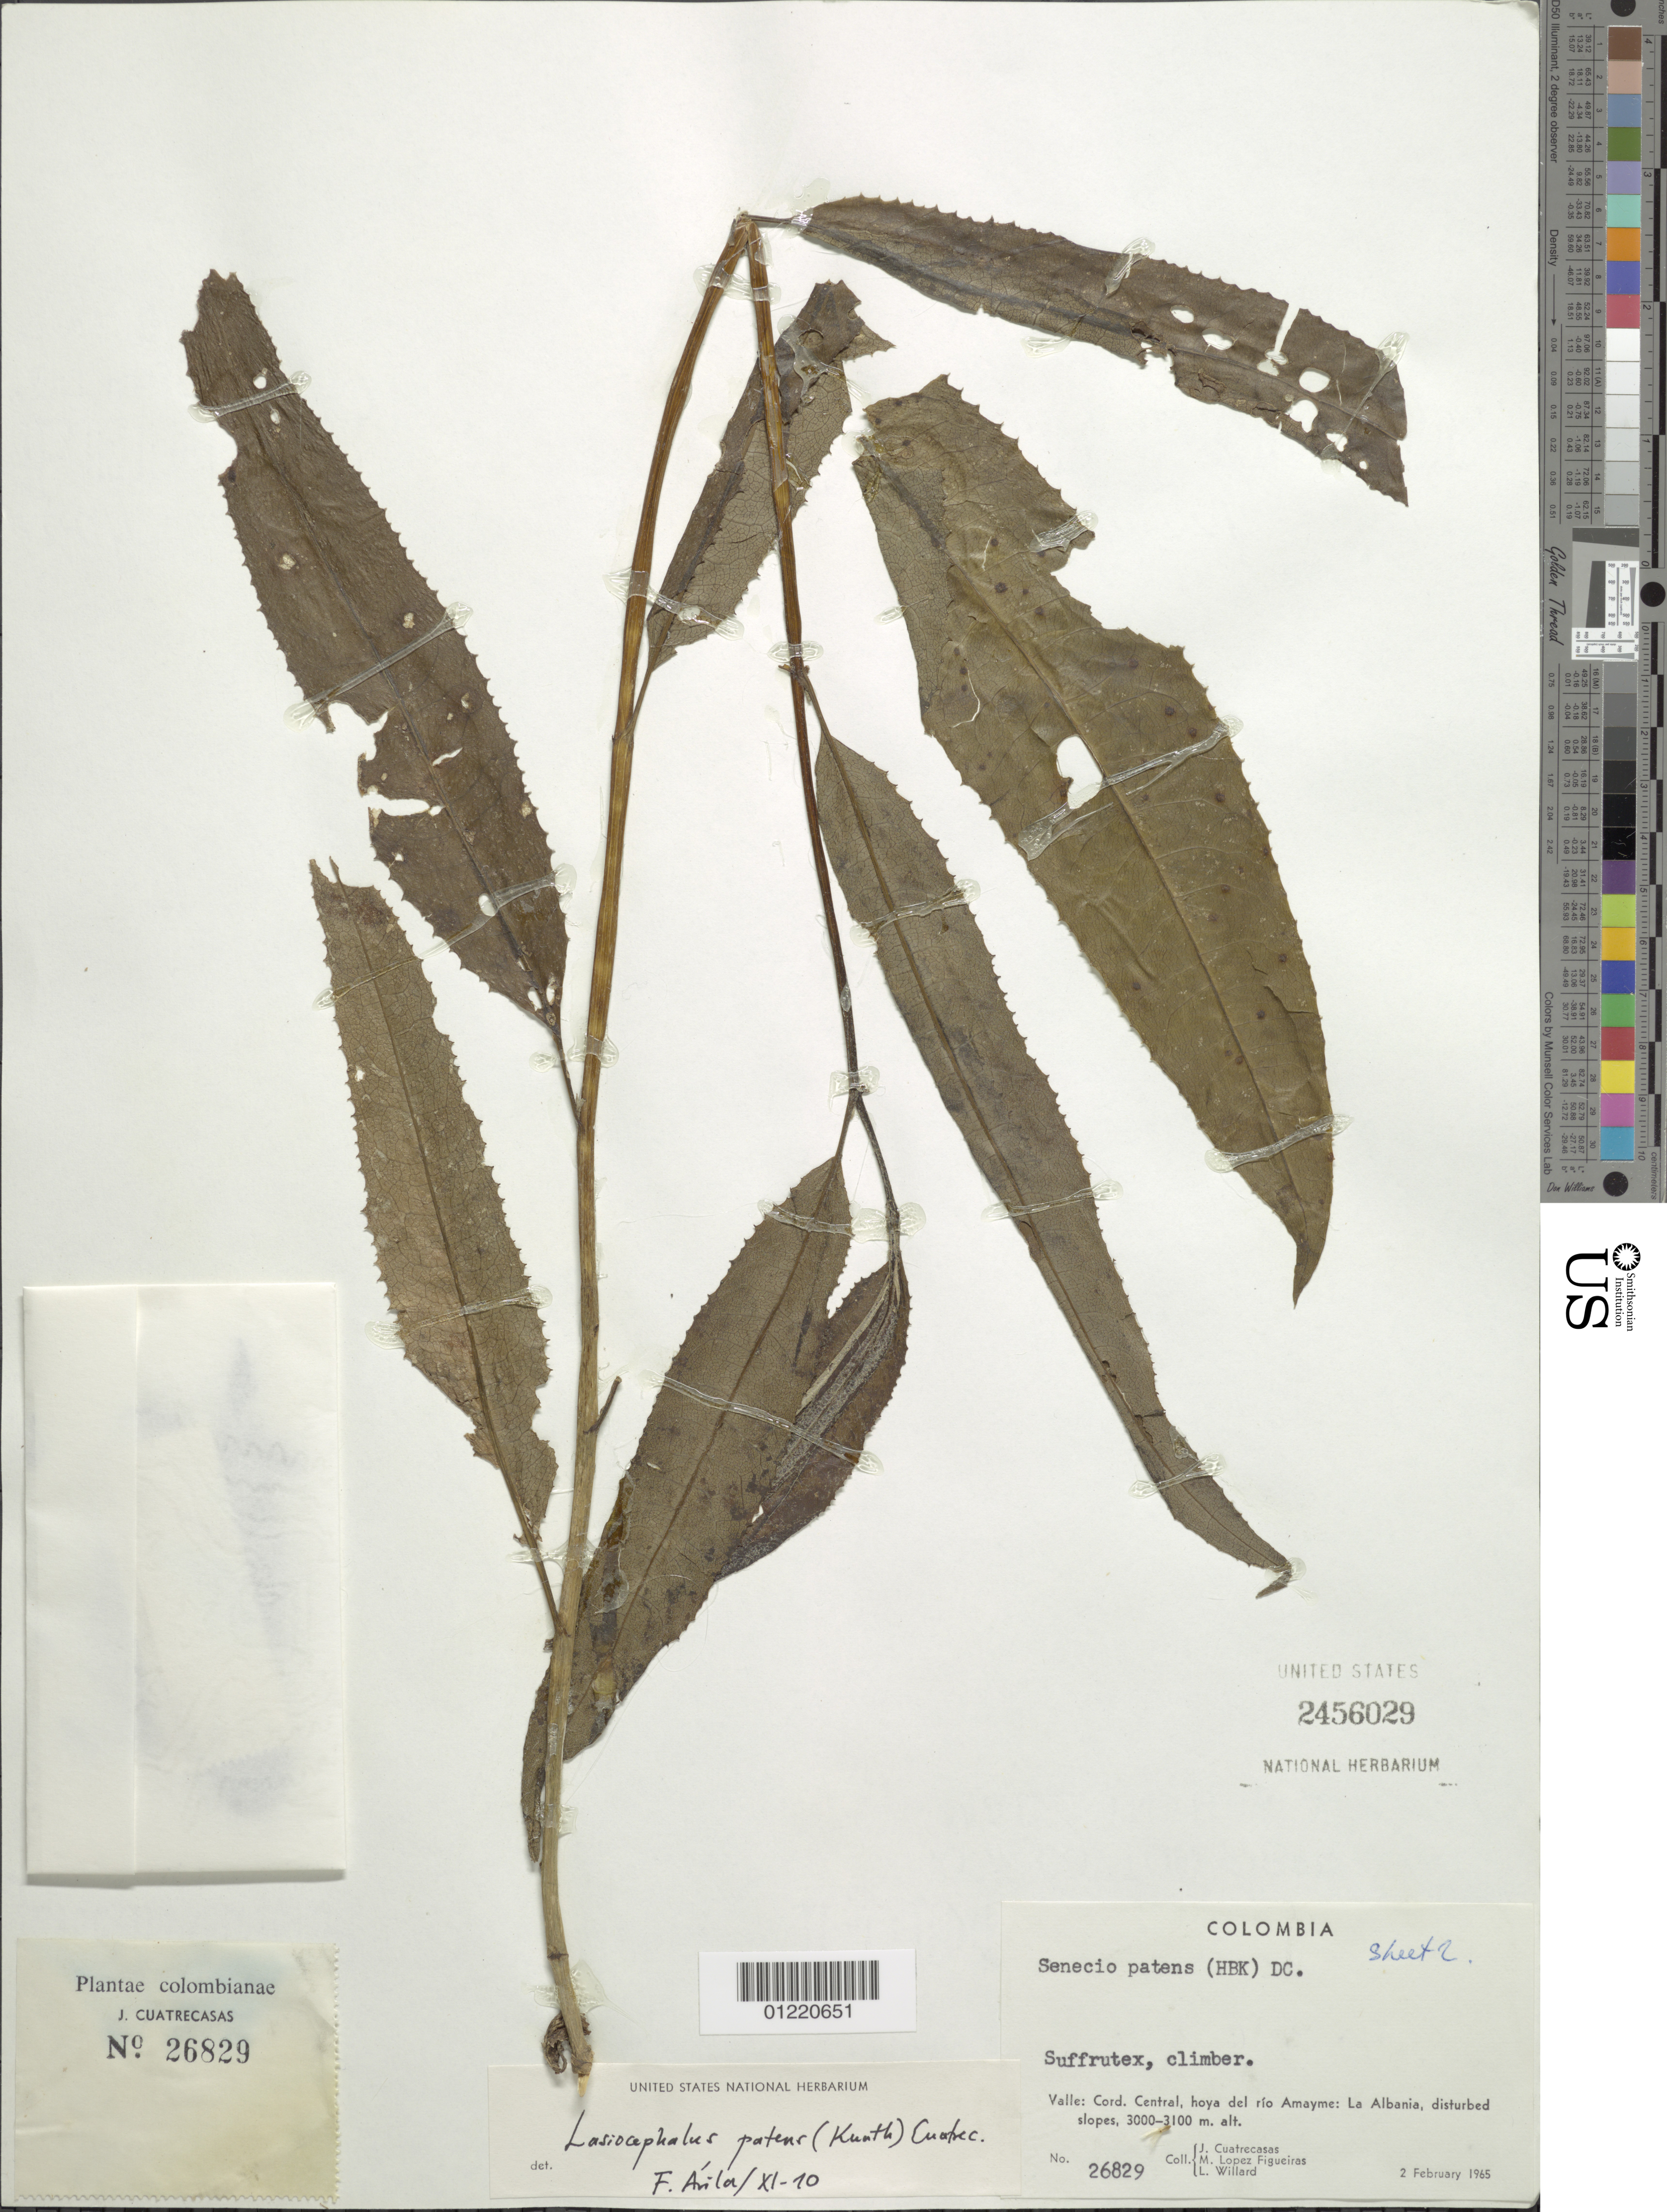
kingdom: Plantae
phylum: Tracheophyta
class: Magnoliopsida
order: Asterales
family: Asteraceae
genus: Senecio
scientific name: Senecio patens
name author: (Kunth) DC.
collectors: J. Cuatrecasas, L. Willard & M. López Figueiras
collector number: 26829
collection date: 1965-02-02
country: Colombia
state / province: Valle del Cauca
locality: Cord. Central, hoya del rio Amayme: La Albania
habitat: disturbed slopes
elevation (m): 3000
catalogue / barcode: US 2456029